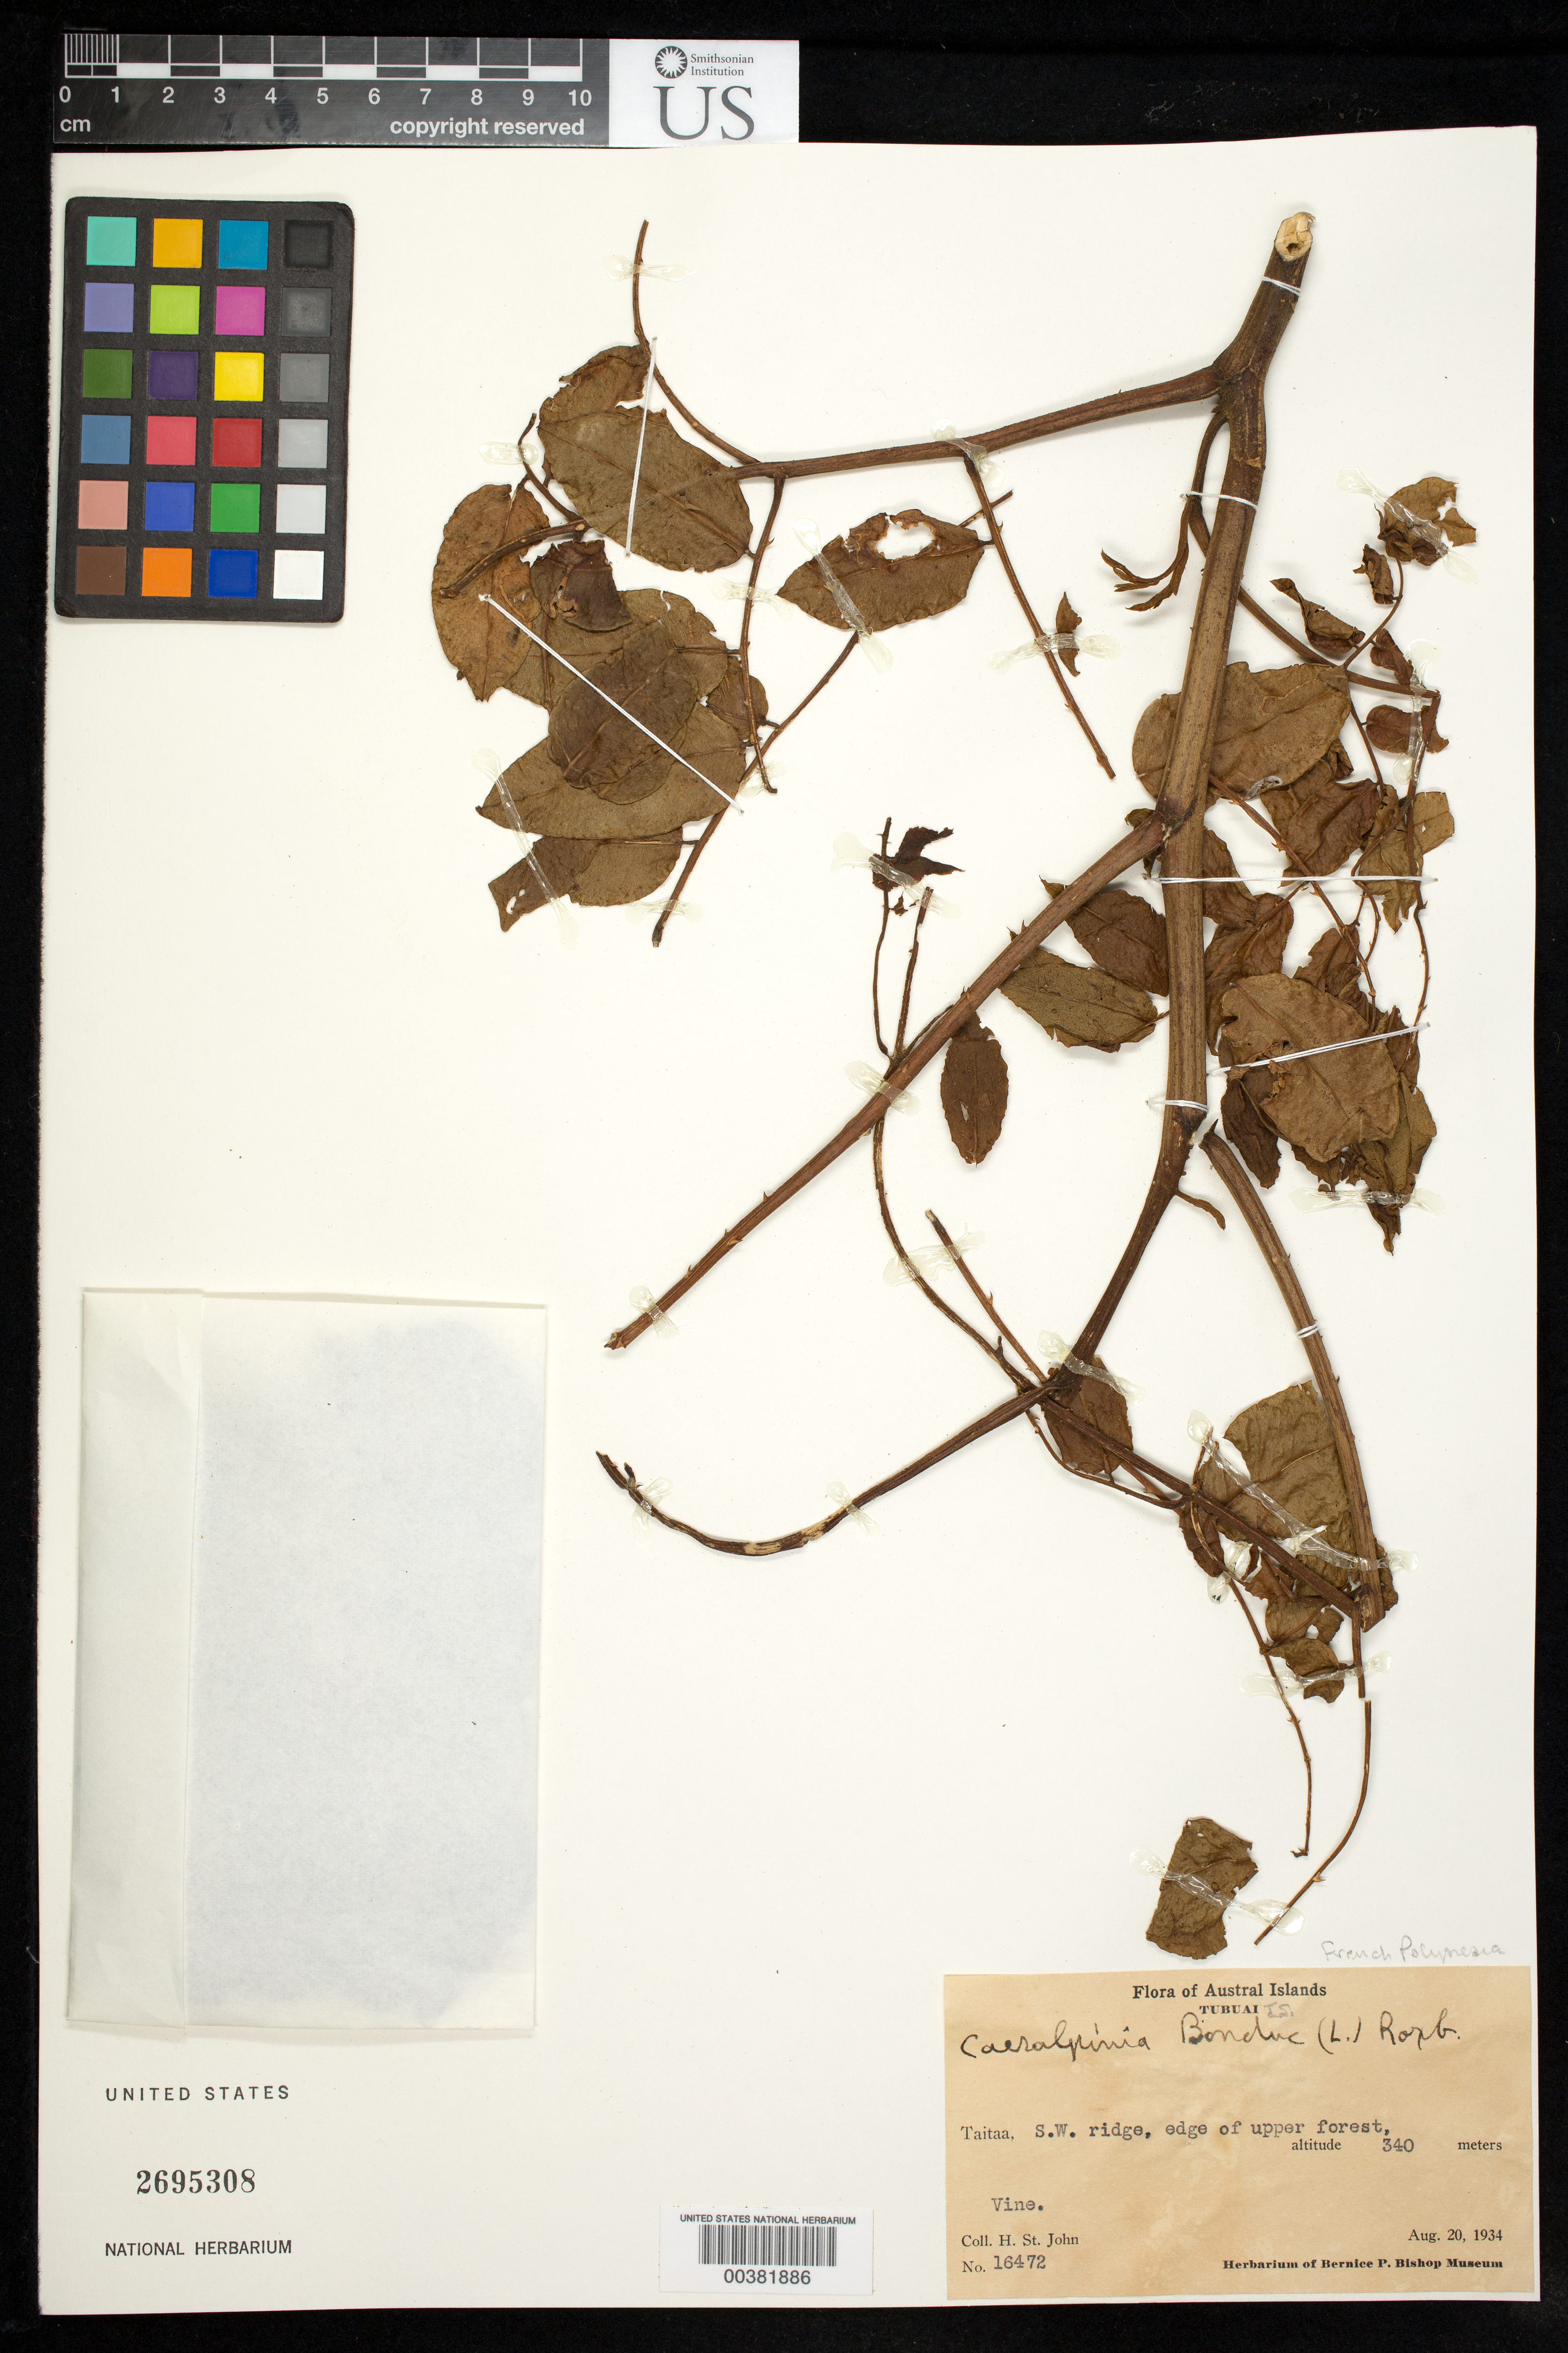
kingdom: Plantae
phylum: Tracheophyta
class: Magnoliopsida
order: Fabales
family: Fabaceae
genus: Guilandina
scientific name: Guilandina major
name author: (Medik.) Small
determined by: Wagner, W. L., (BOT), Smithsonian Institution - National Museum of Natural History (UNITED STATES)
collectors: H. St. John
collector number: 16472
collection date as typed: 20 Aug 1934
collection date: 1934-08-20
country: French Polynesia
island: Tubuai ?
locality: Taitaa, sw ridge, edge of upper forest [Tubuai Is.]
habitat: Edge of forest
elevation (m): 340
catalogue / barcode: US 2695308